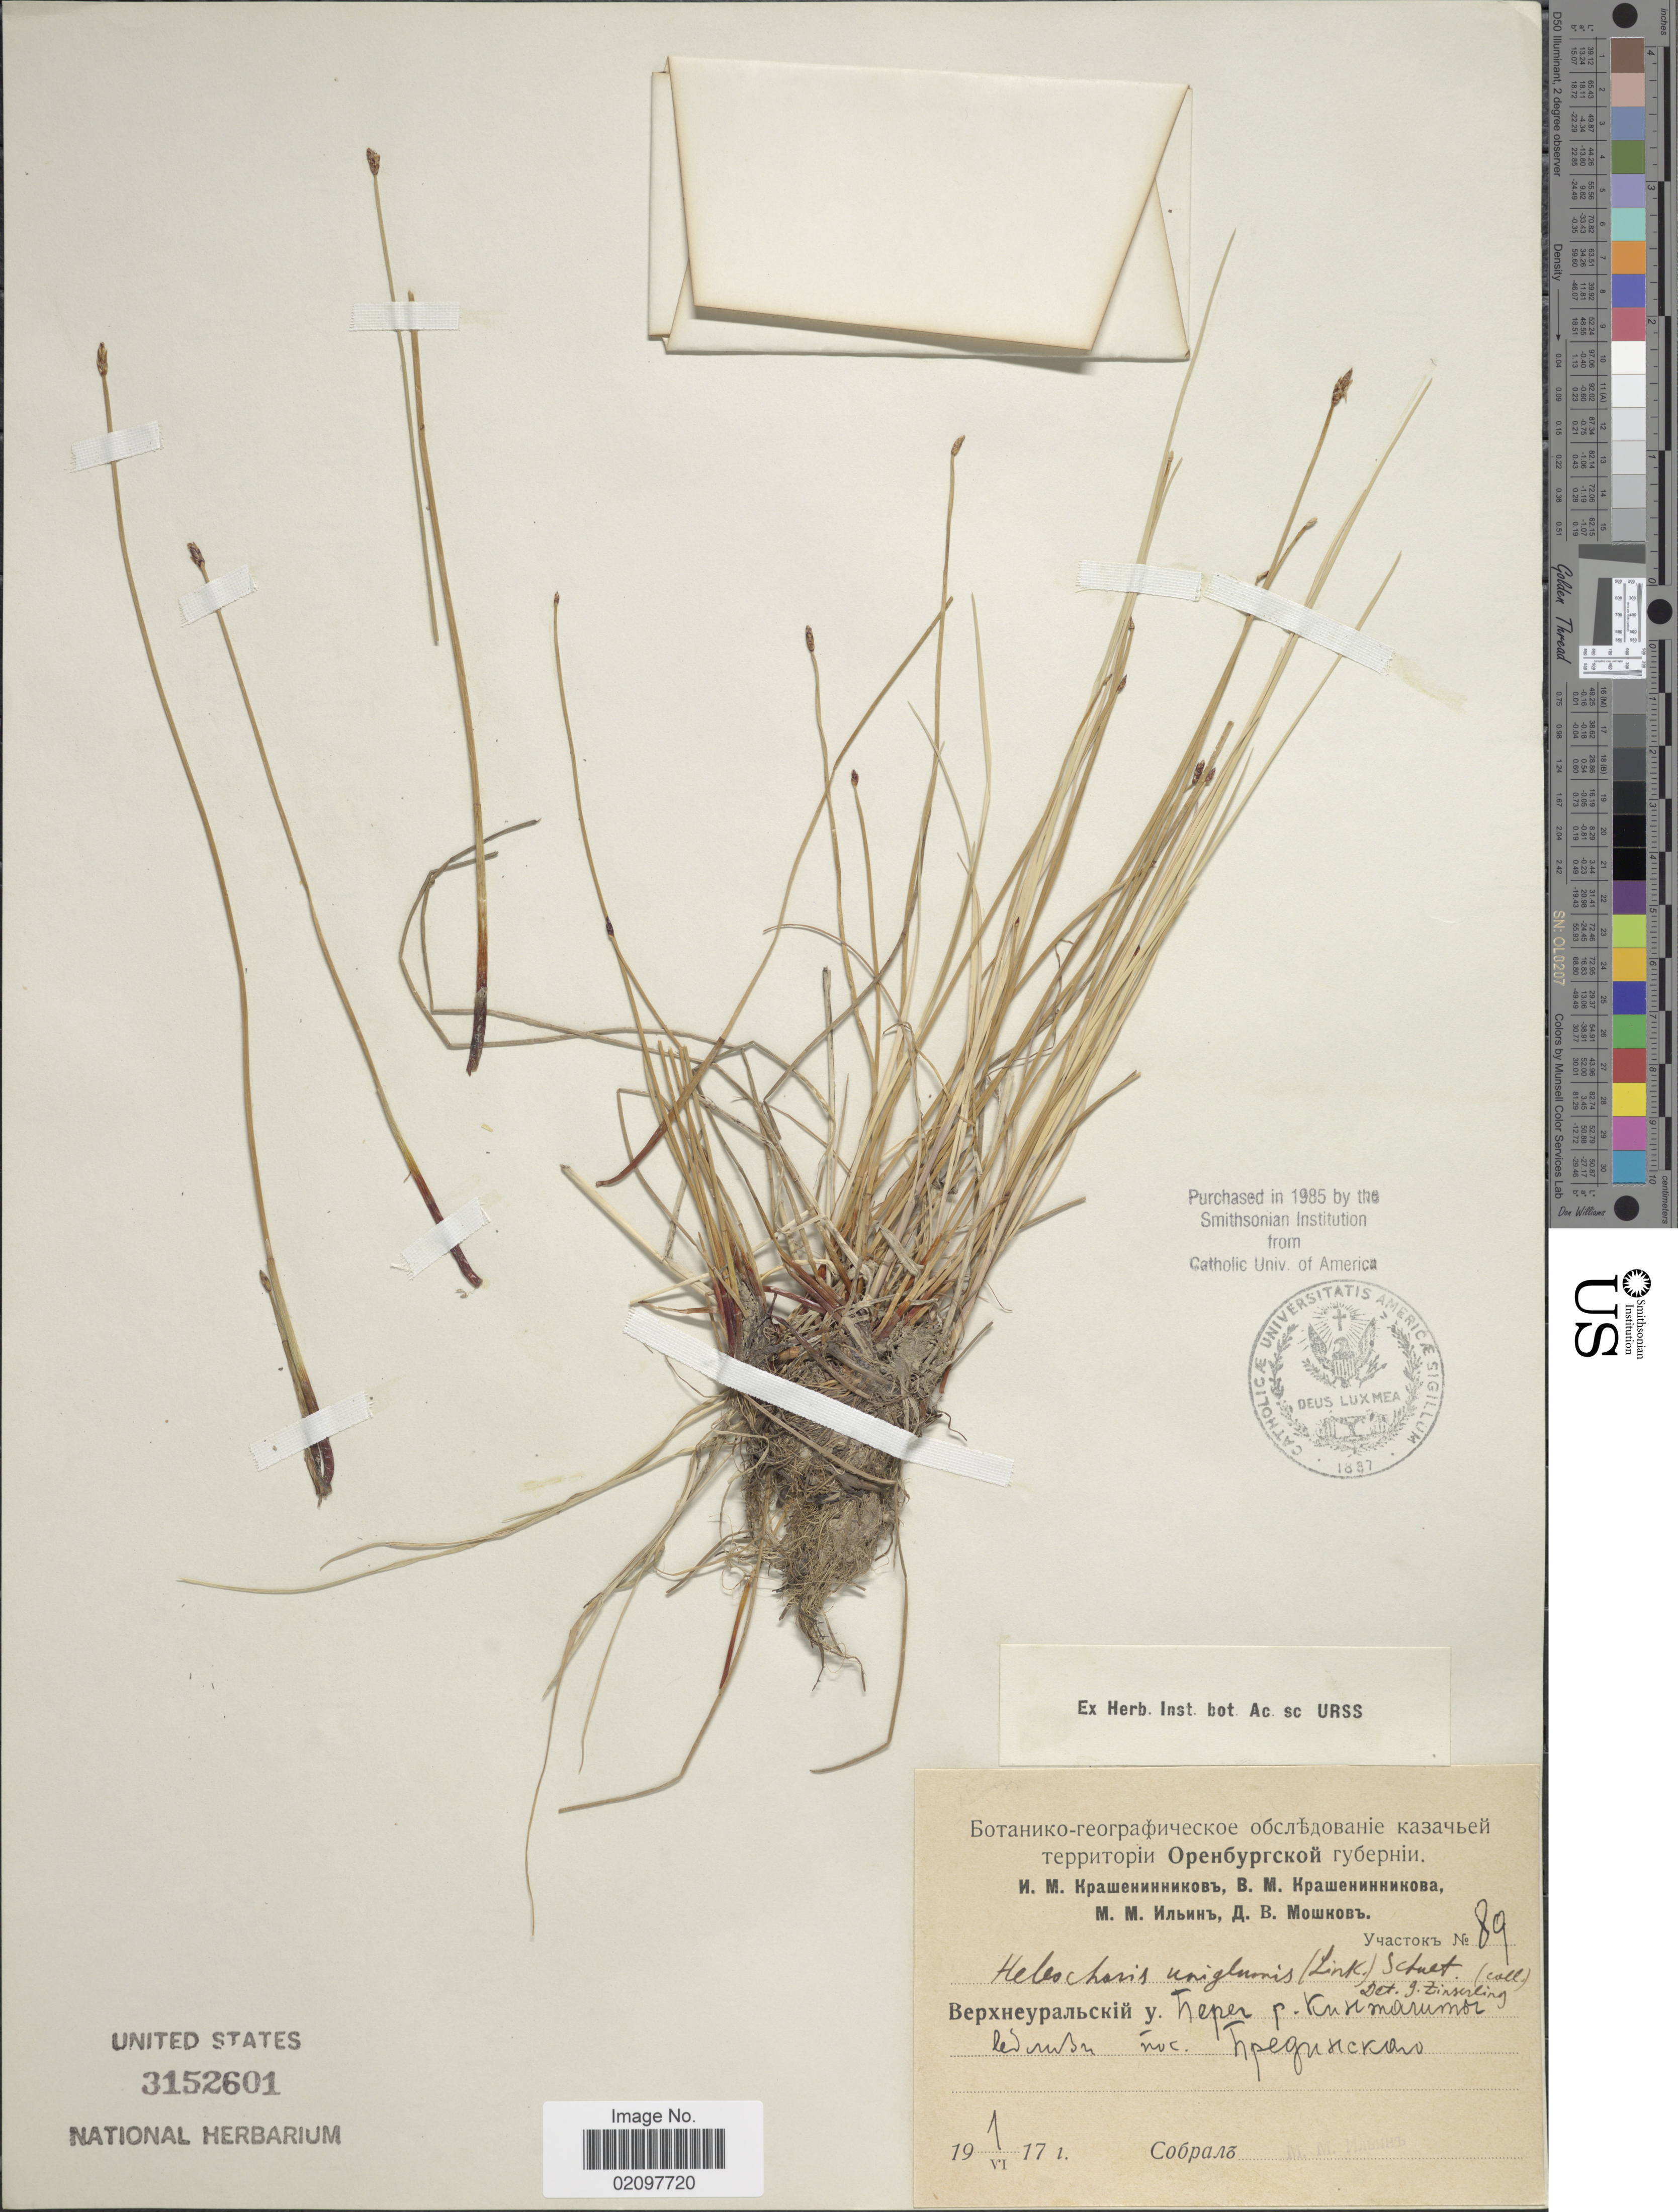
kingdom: Plantae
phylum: Tracheophyta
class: Liliopsida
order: Poales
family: Cyperaceae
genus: Eleocharis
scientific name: Eleocharis uniglumis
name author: (Link) Schult.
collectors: I. Krasheninnikov, V. Krasheninnikova, M. Ilina & D. Moshkov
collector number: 89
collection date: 1917-06-10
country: Russian Federation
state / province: Chelyabinsk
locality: Near Bredy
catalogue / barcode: US 3152601